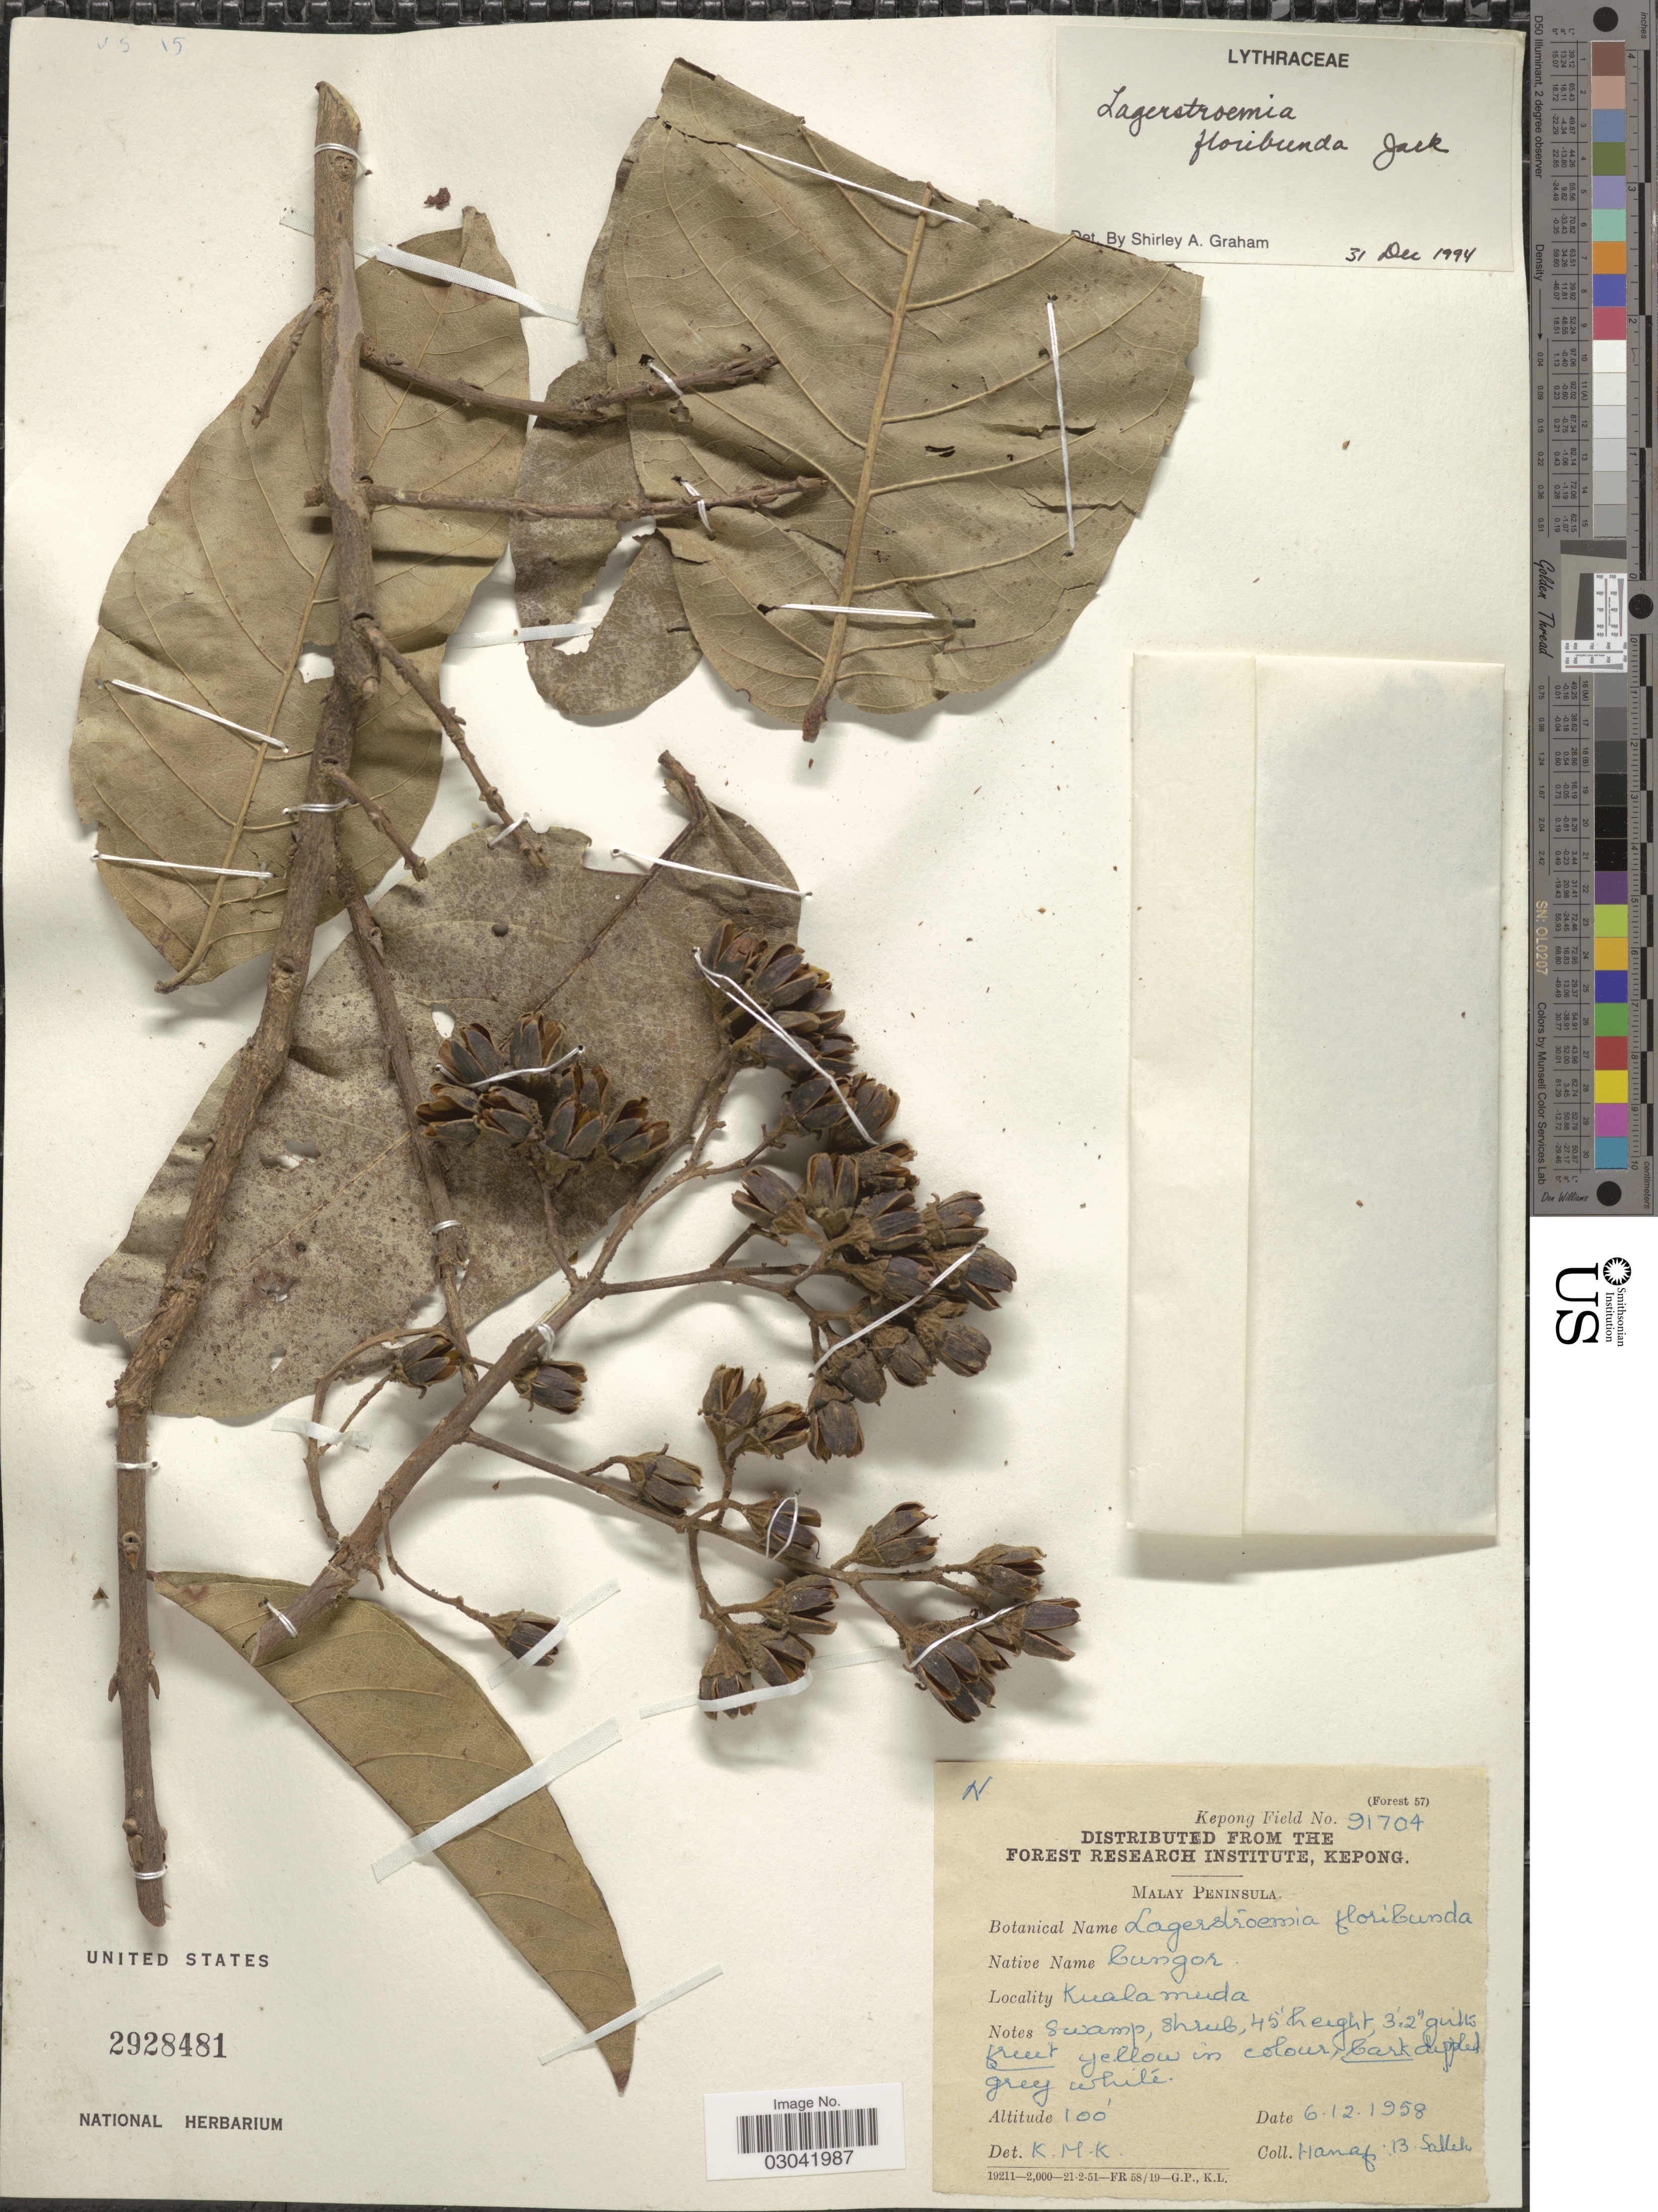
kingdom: Plantae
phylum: Tracheophyta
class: Magnoliopsida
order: Myrtales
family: Lythraceae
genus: Lagerstroemia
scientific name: Lagerstroemia floribunda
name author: Jack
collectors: H. Salleh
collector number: Kepong Field 91704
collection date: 1958-12-06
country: Malaysia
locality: Malay Peninsula. Kuala Muda.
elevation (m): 30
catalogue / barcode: US 2928481